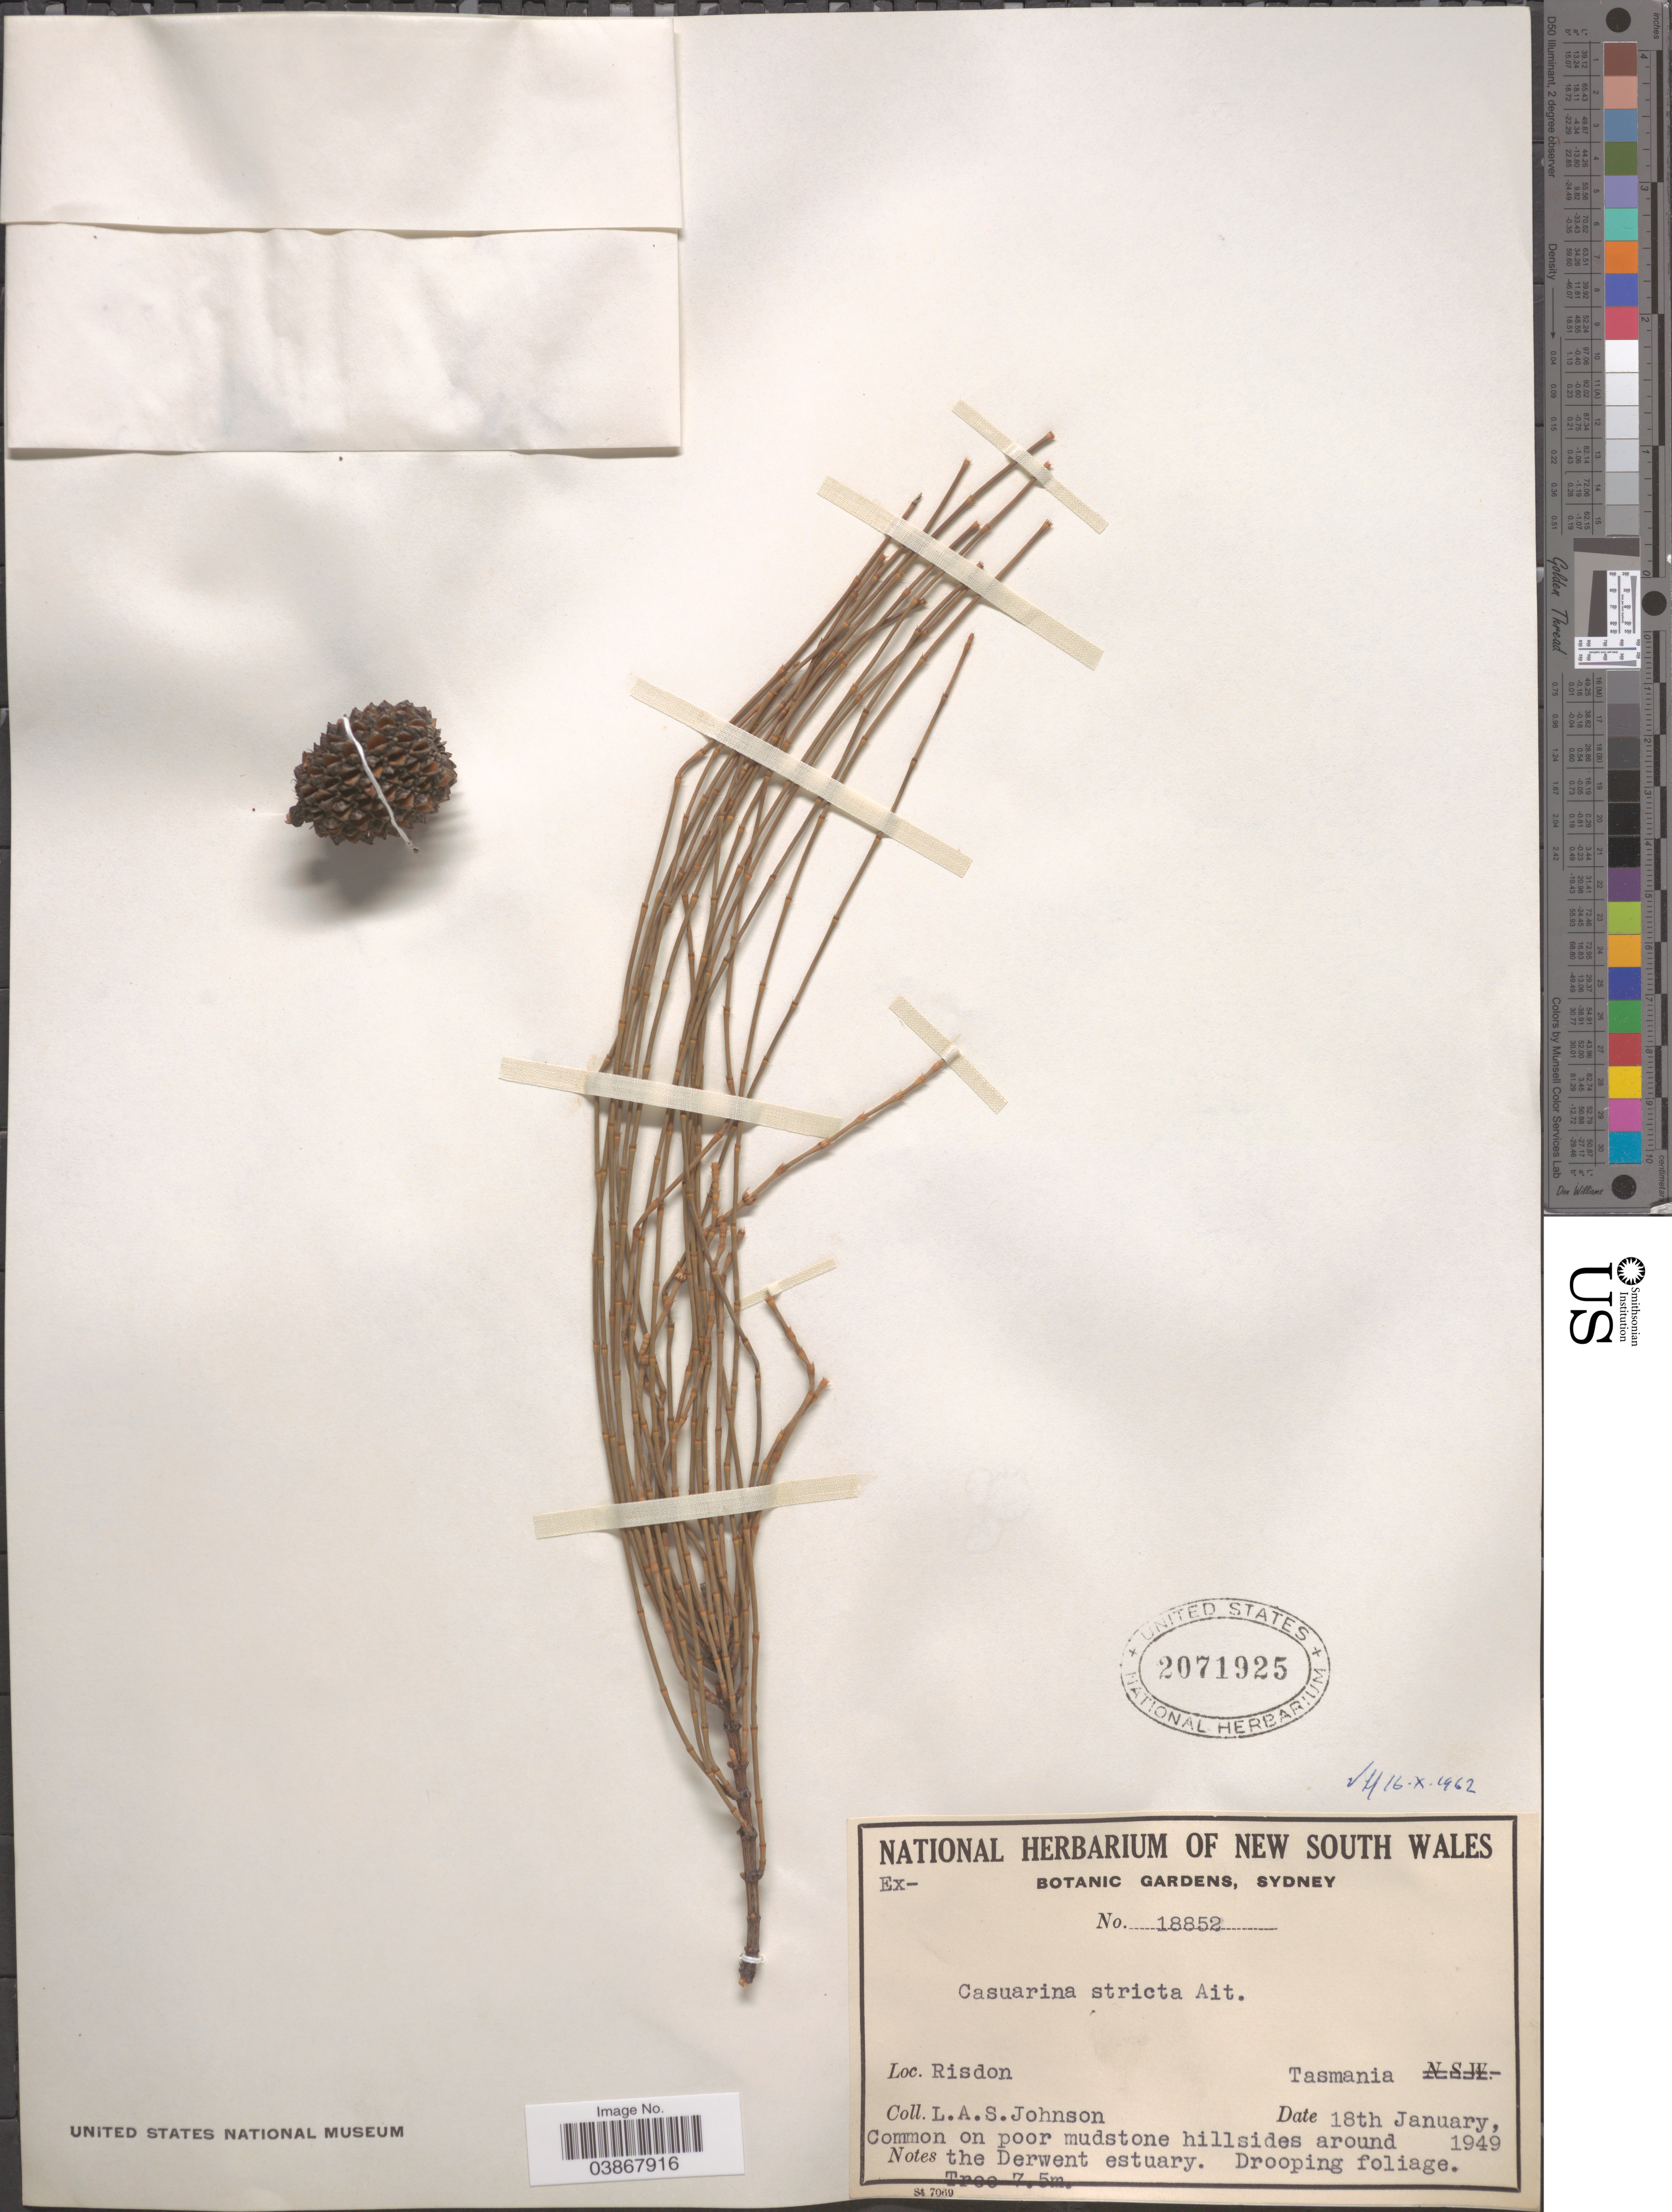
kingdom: Plantae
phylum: Tracheophyta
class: Magnoliopsida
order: Fagales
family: Casuarinaceae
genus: Casuarina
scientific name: Casuarina stricta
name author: Aiton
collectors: L. A. S. Johnson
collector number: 18852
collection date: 1949-01-18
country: Australia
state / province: Tasmania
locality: Risdon. Around the Derwent estuary.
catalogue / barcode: US 2071925